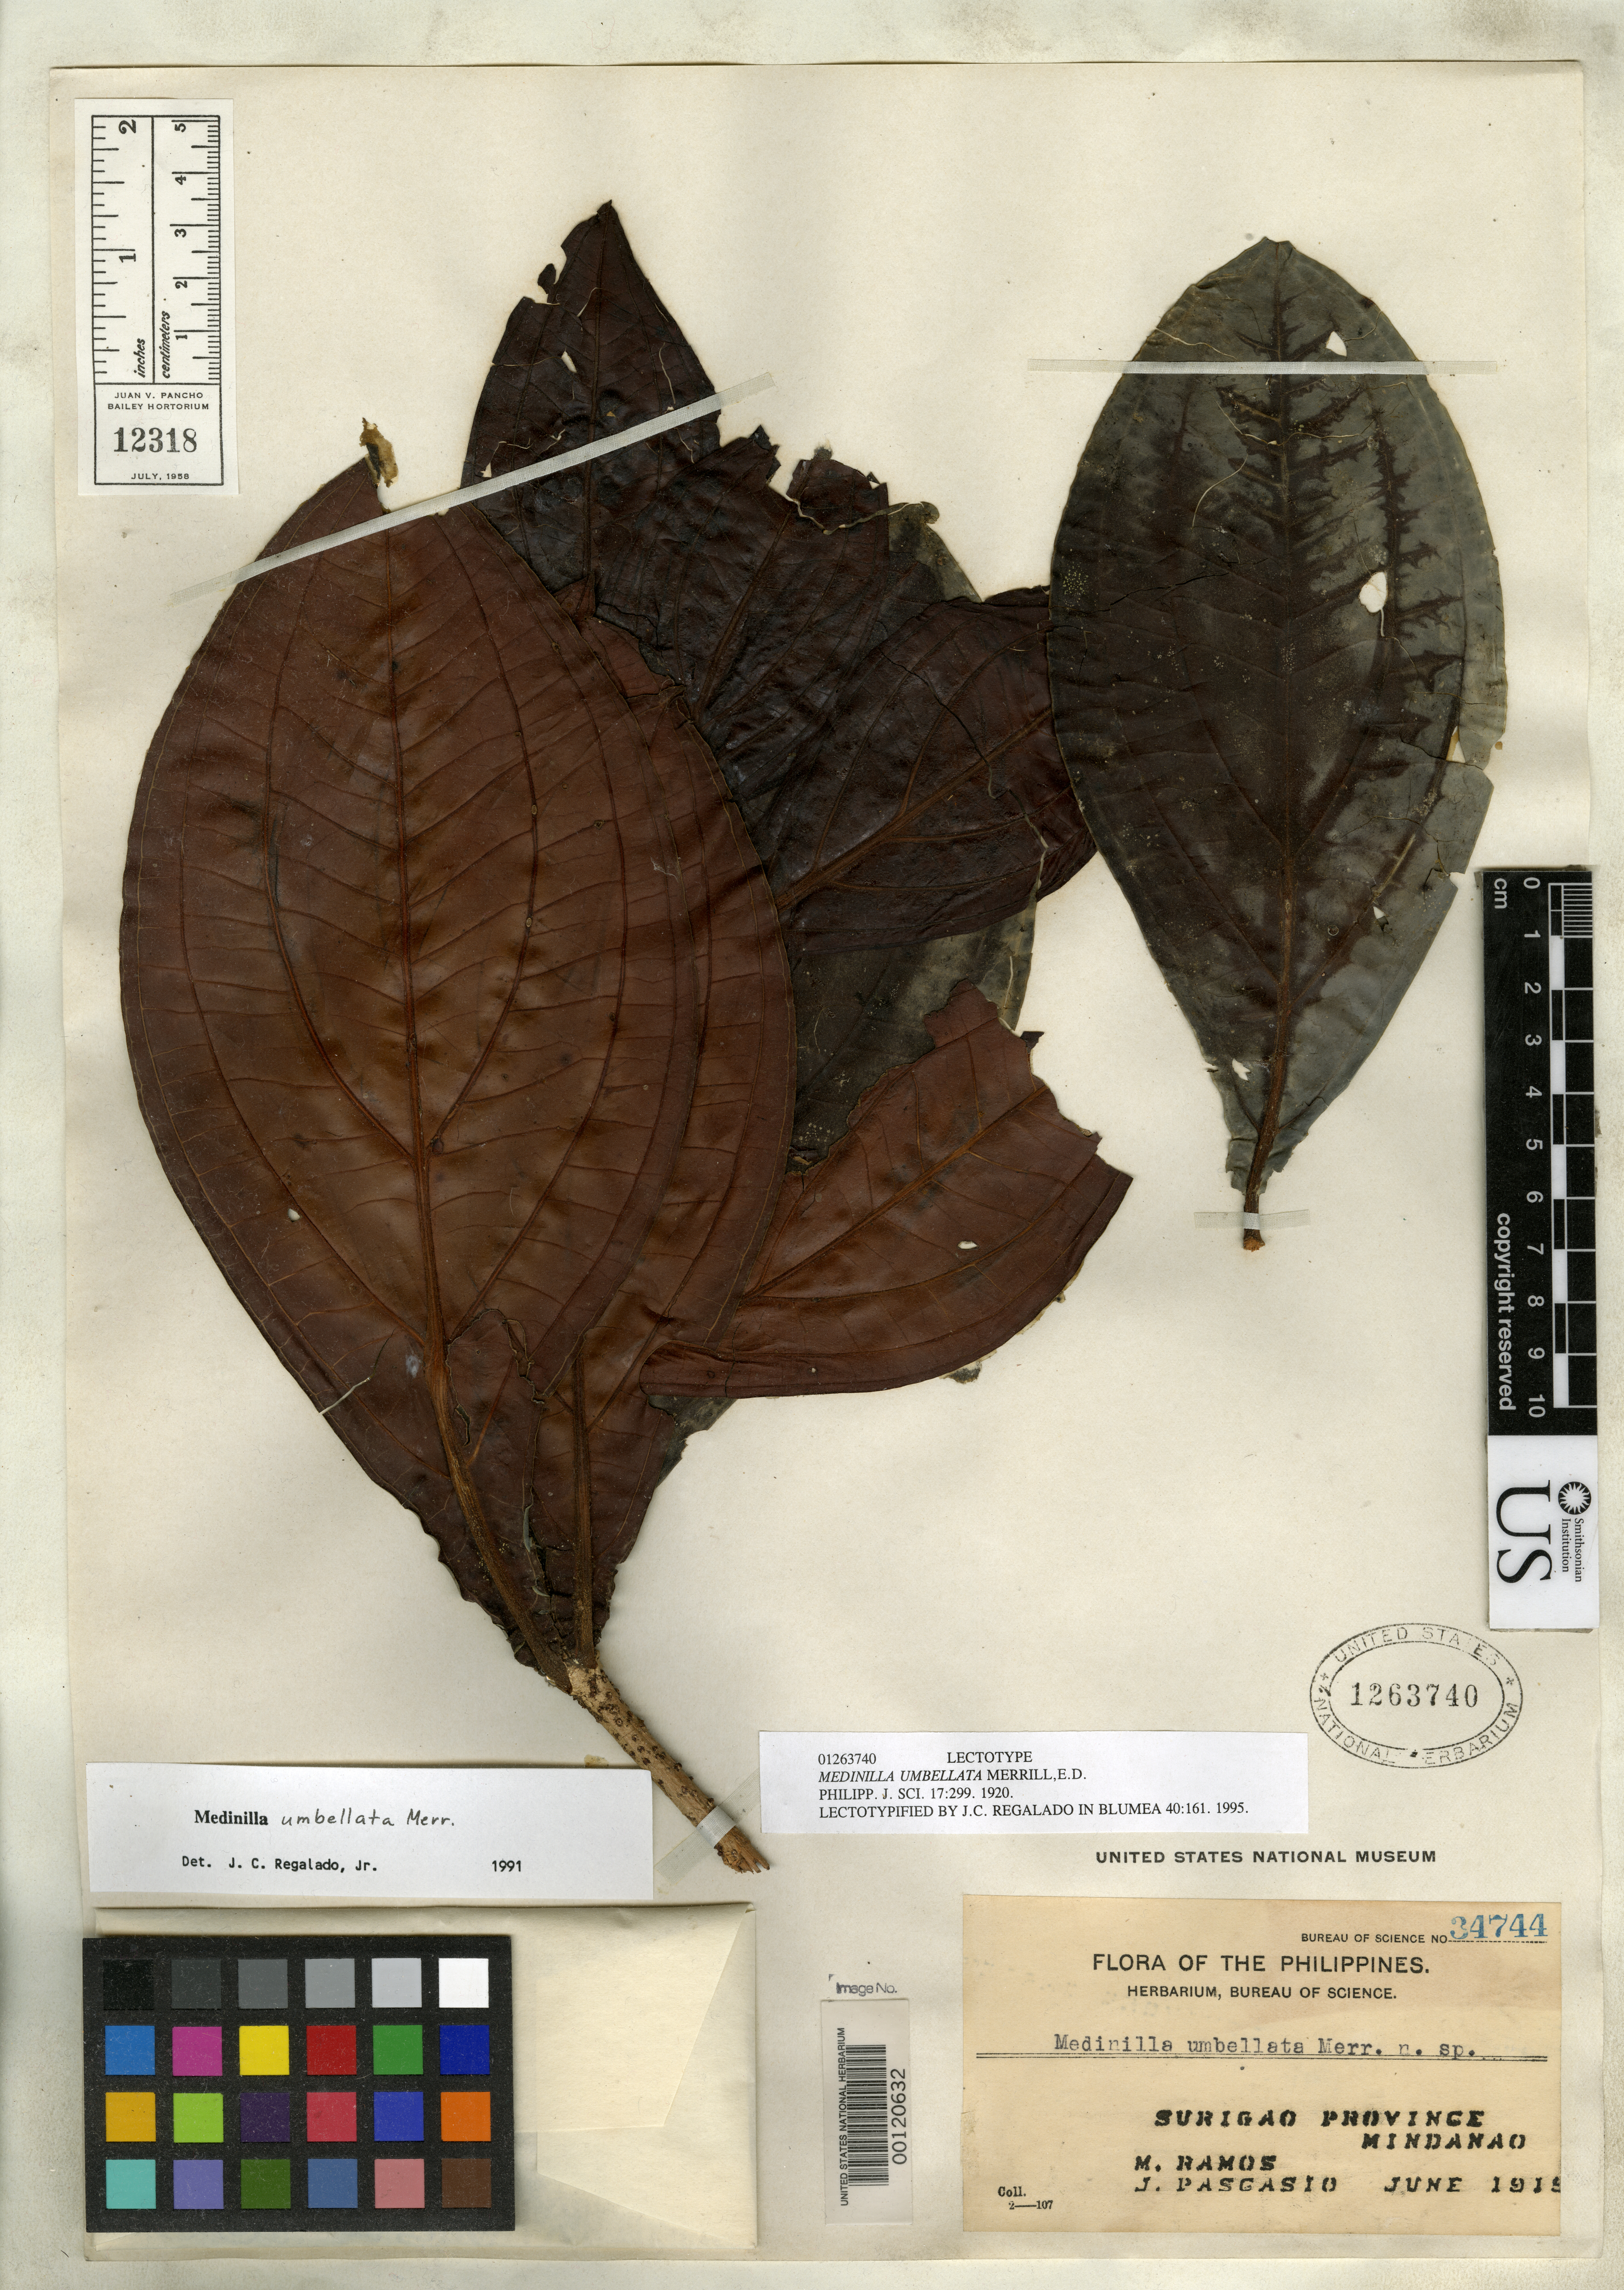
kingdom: Plantae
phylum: Tracheophyta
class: Magnoliopsida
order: Myrtales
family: Melastomataceae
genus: Medinilla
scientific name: Medinilla umbellata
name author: Merr.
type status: Lectotype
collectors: M. Ramos & J. Pascasio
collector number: Bur. Sci. 34744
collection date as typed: Jun 1919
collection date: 1919-06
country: Philippines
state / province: Caraga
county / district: Surigao del Norte / Surigao del Sur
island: Mindanao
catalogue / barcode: US 1263740